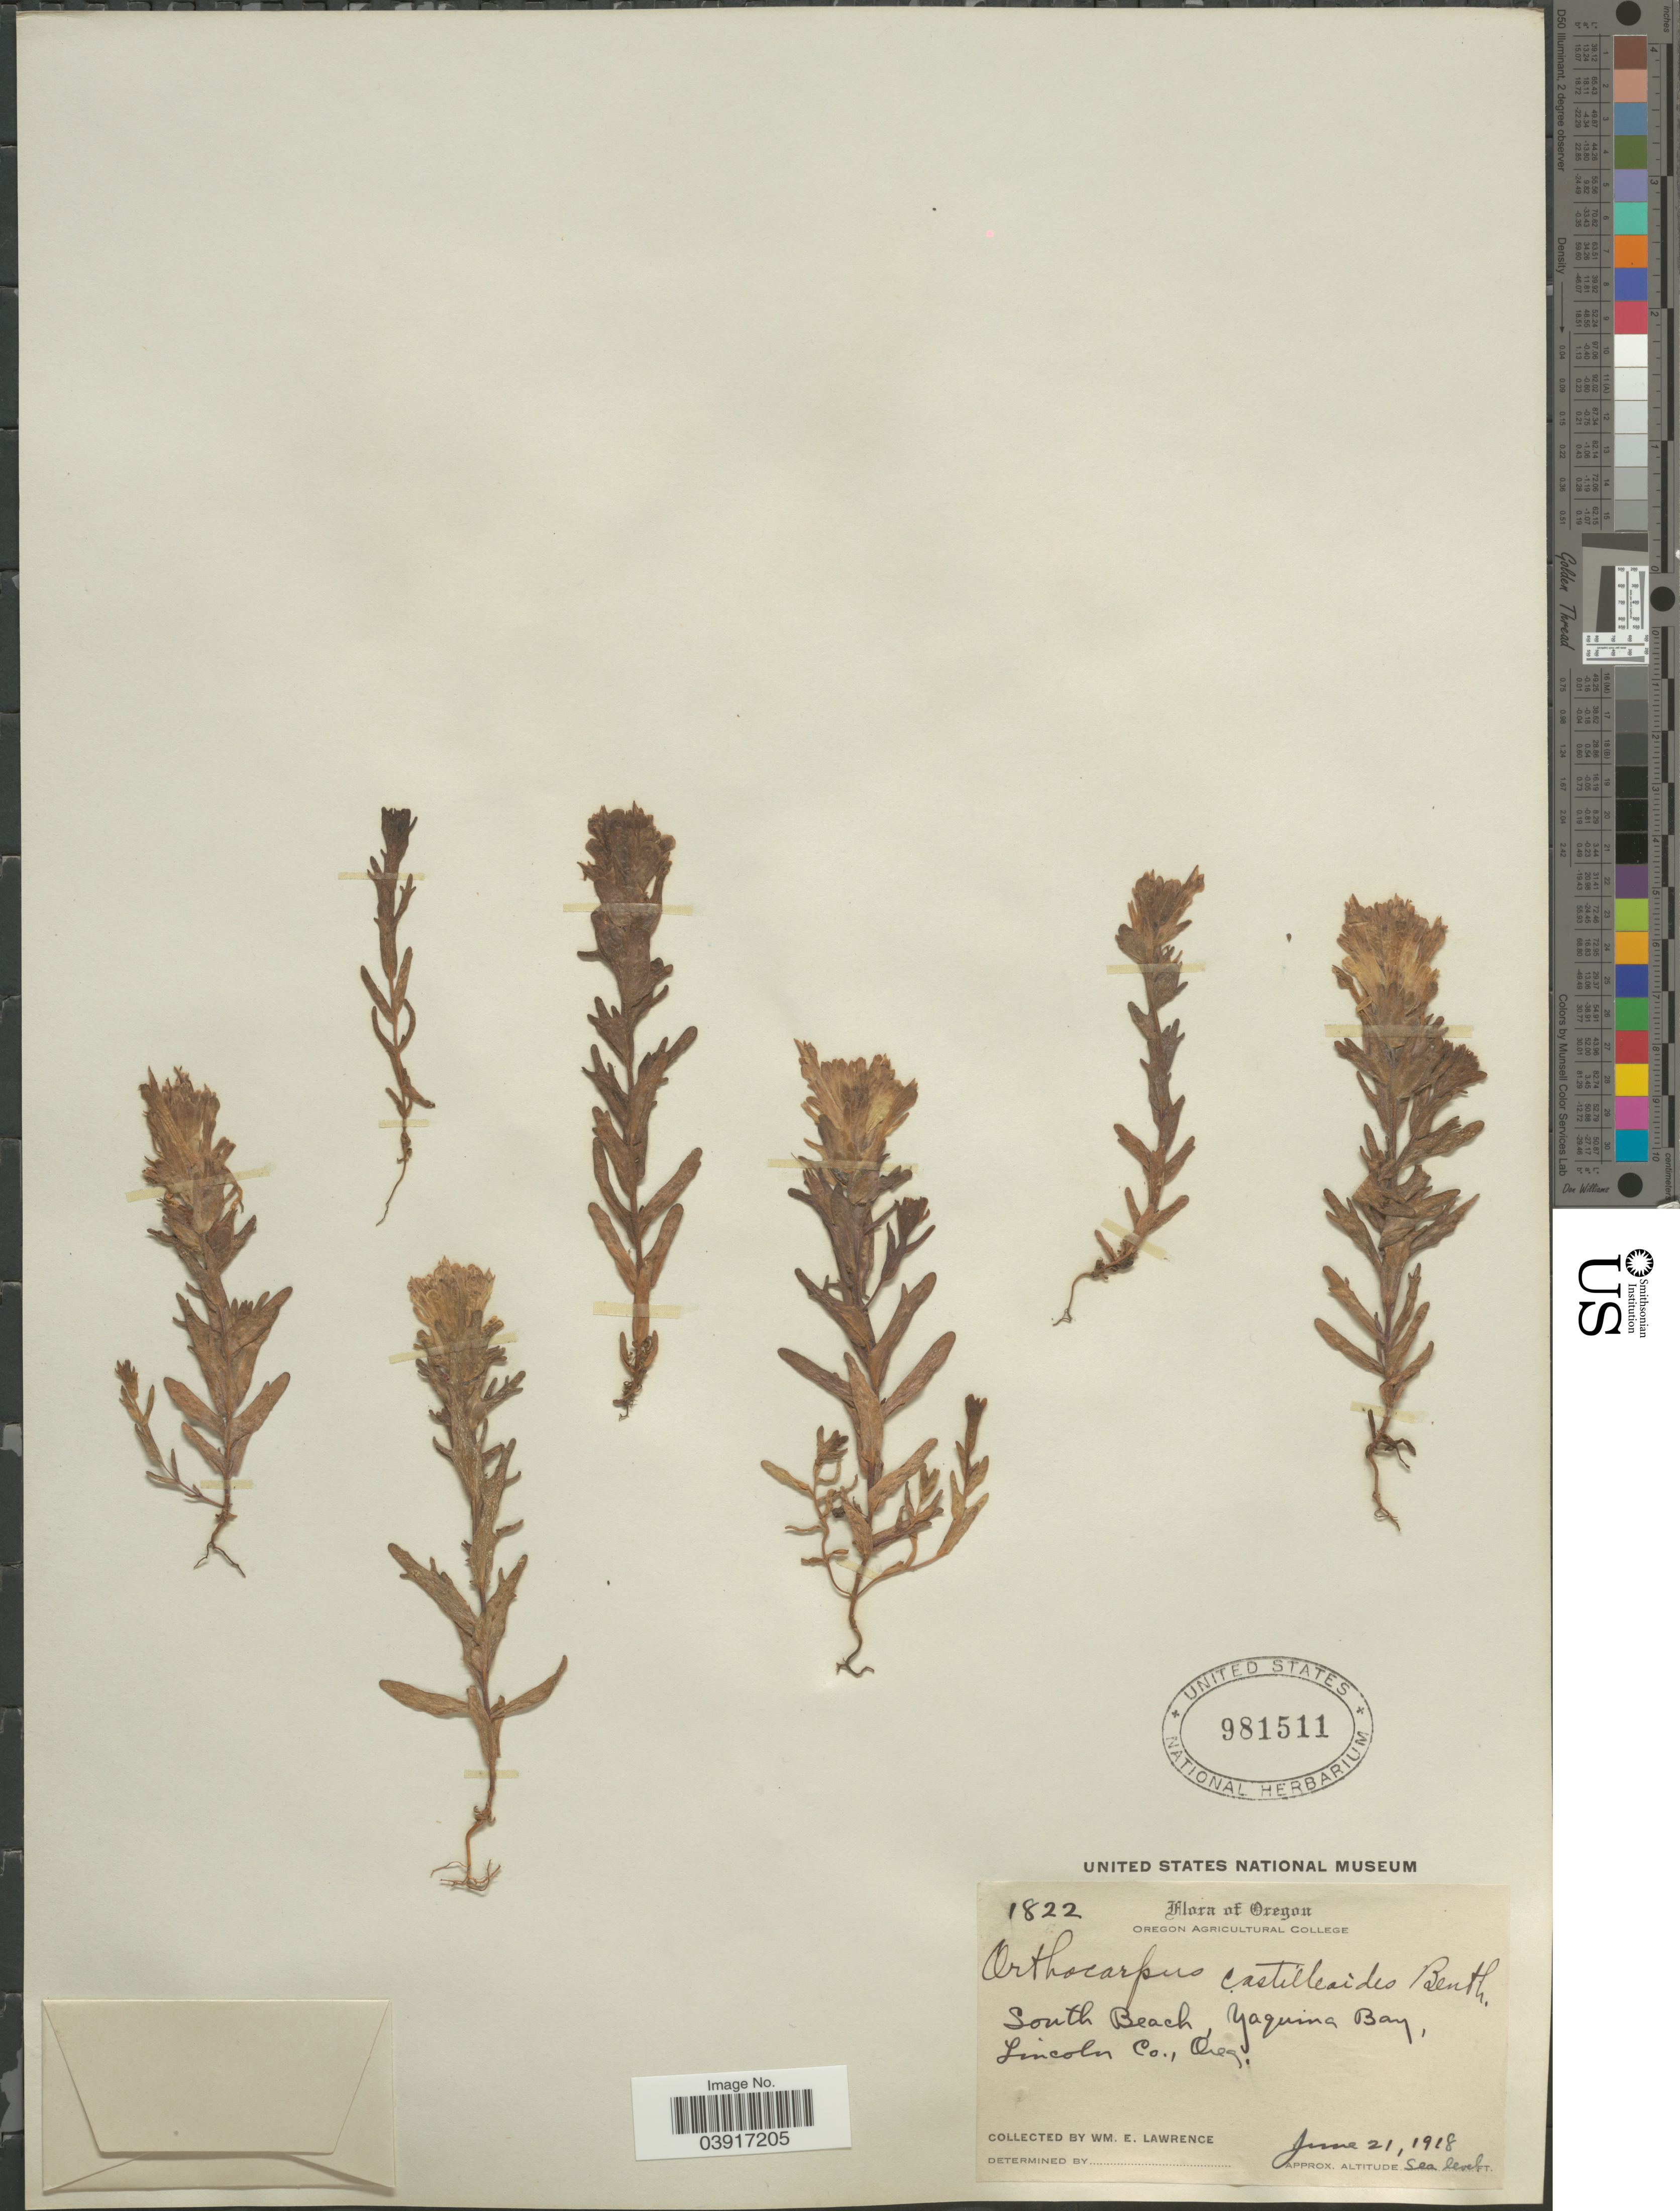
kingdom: Plantae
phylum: Tracheophyta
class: Magnoliopsida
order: Lamiales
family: Orobanchaceae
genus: Orthocarpus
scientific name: Orthocarpus castillejoides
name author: Benth.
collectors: W. Lawrence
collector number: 1822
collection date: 1918-06-21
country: United States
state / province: Oregon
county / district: Lincoln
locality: South Beach, Yaquina Bay, Lincoln Co.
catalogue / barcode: US 981511